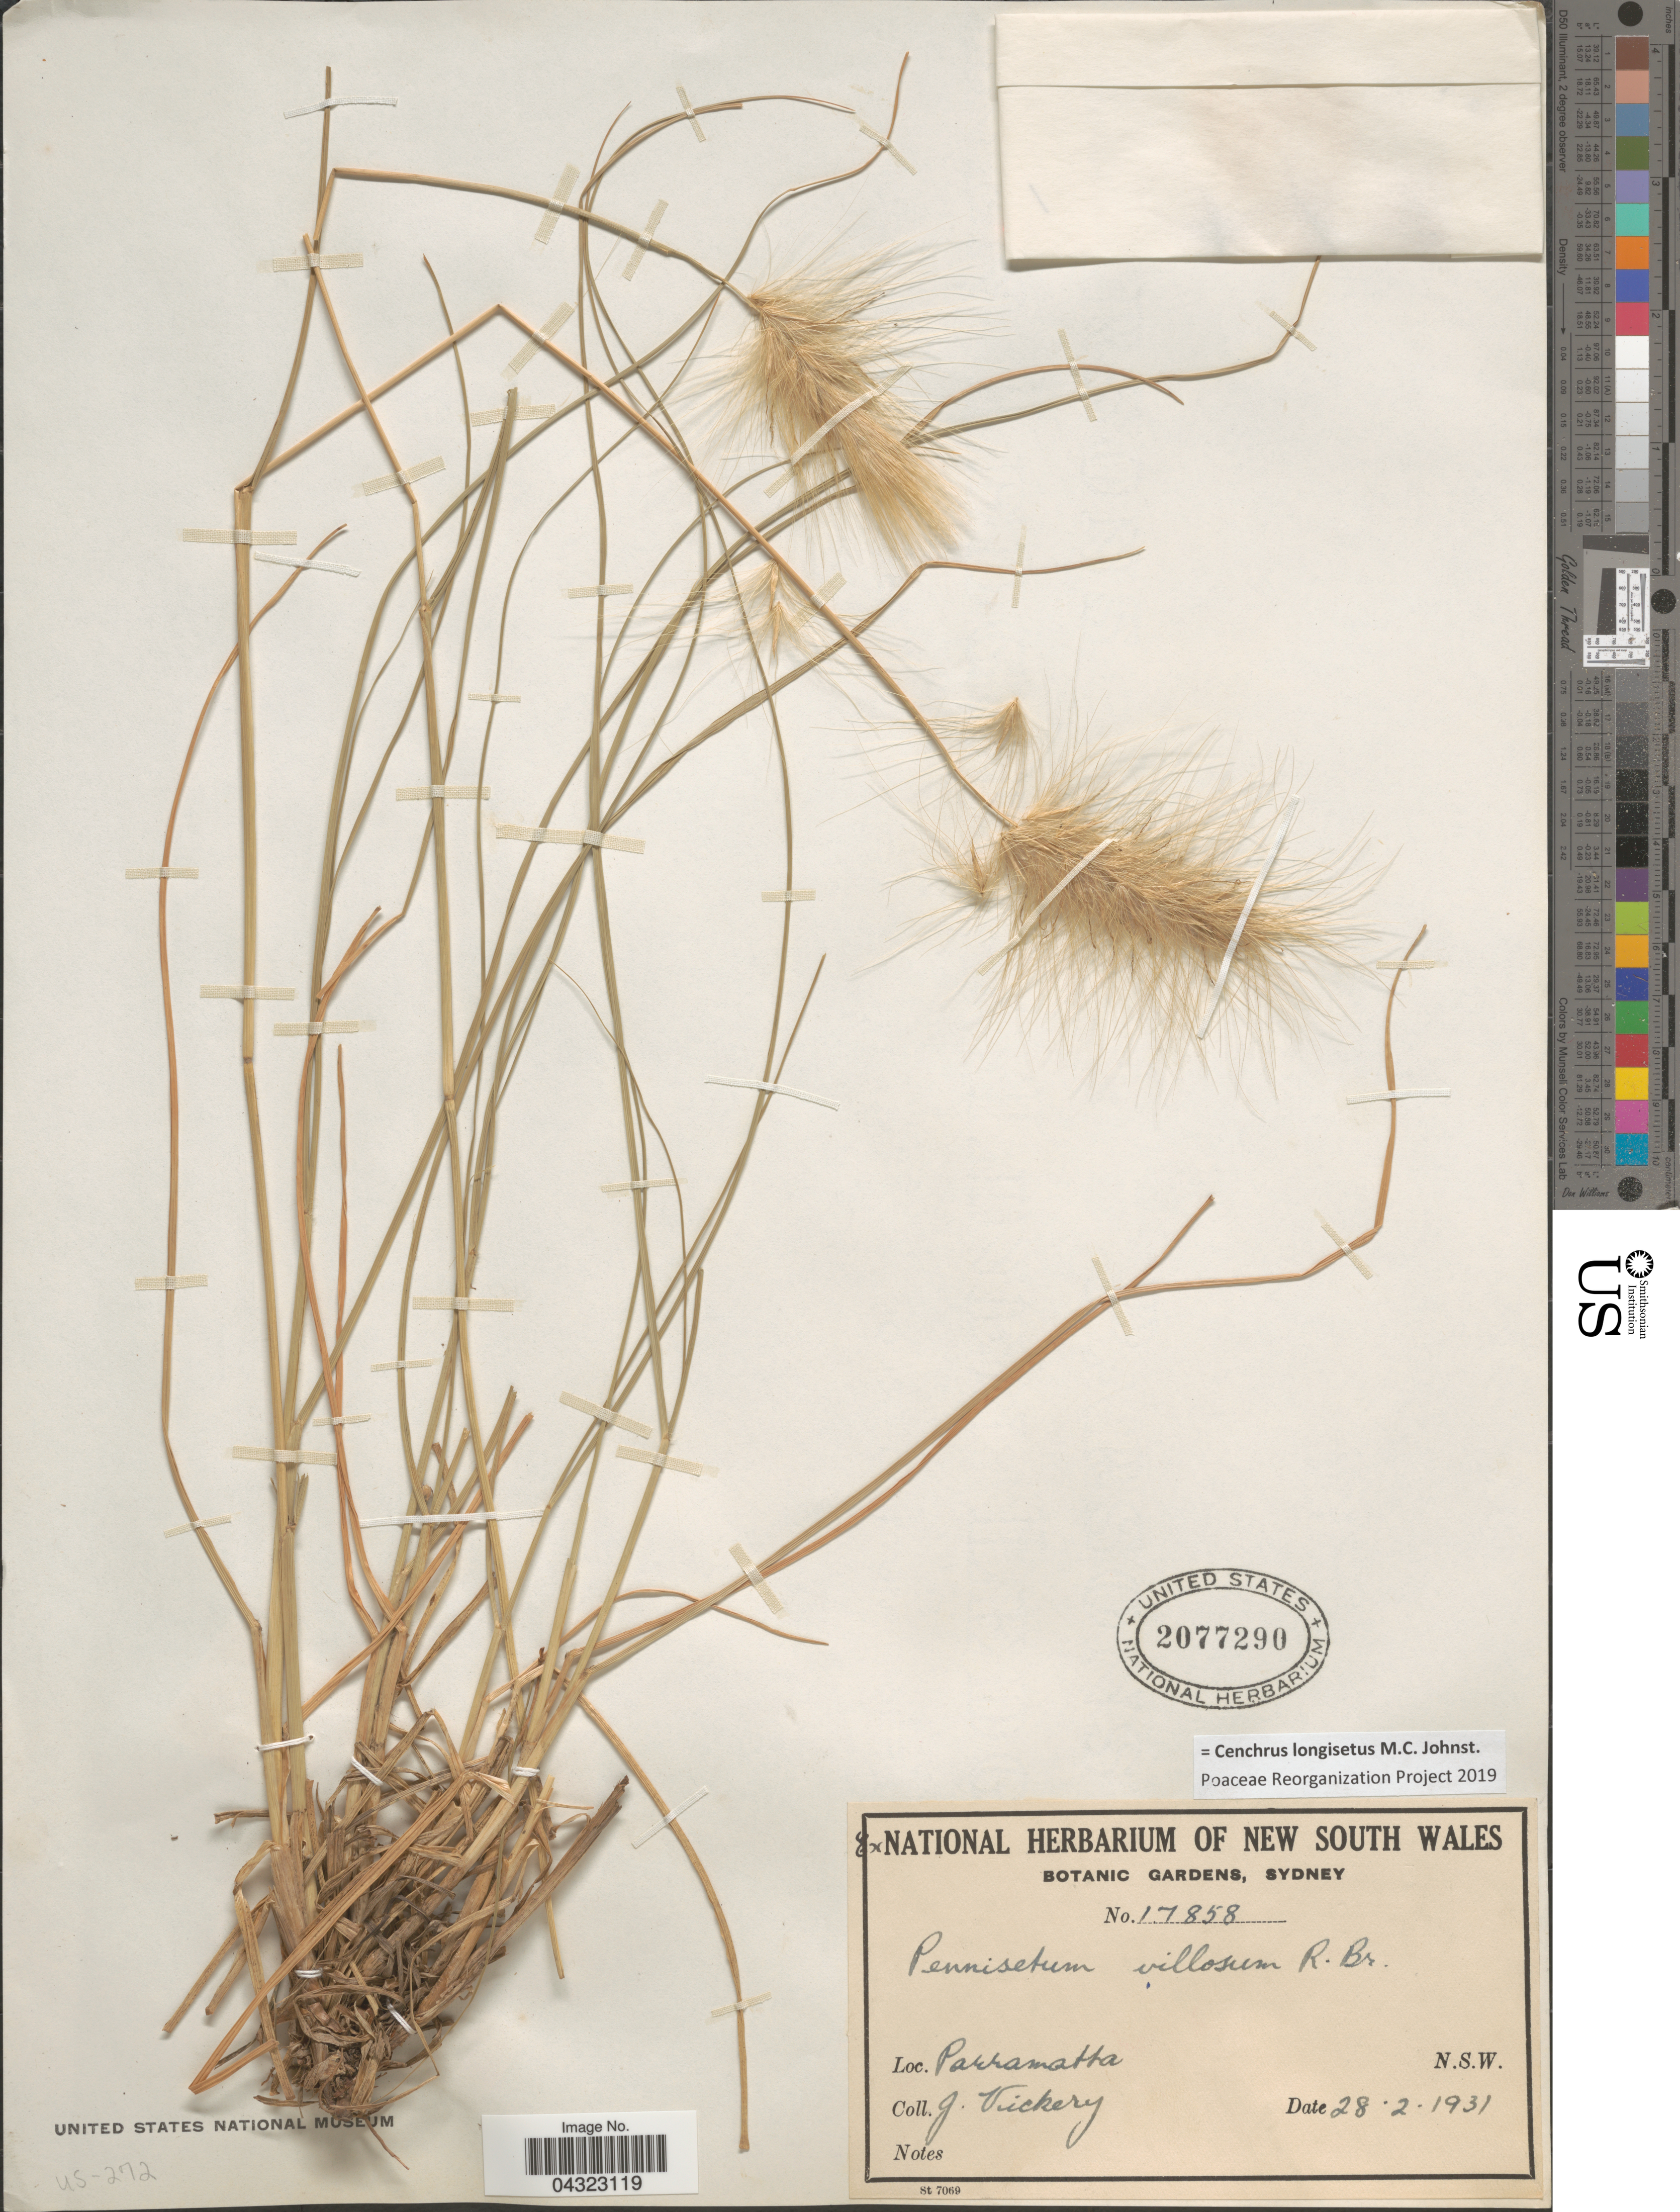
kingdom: Plantae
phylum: Tracheophyta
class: Liliopsida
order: Poales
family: Poaceae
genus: Cenchrus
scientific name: Cenchrus longisetus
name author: M.C. Johnst.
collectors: J. Vickery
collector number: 17858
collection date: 1931-02-28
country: Australia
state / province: New South Wales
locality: Parramatta.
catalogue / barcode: US 2077290